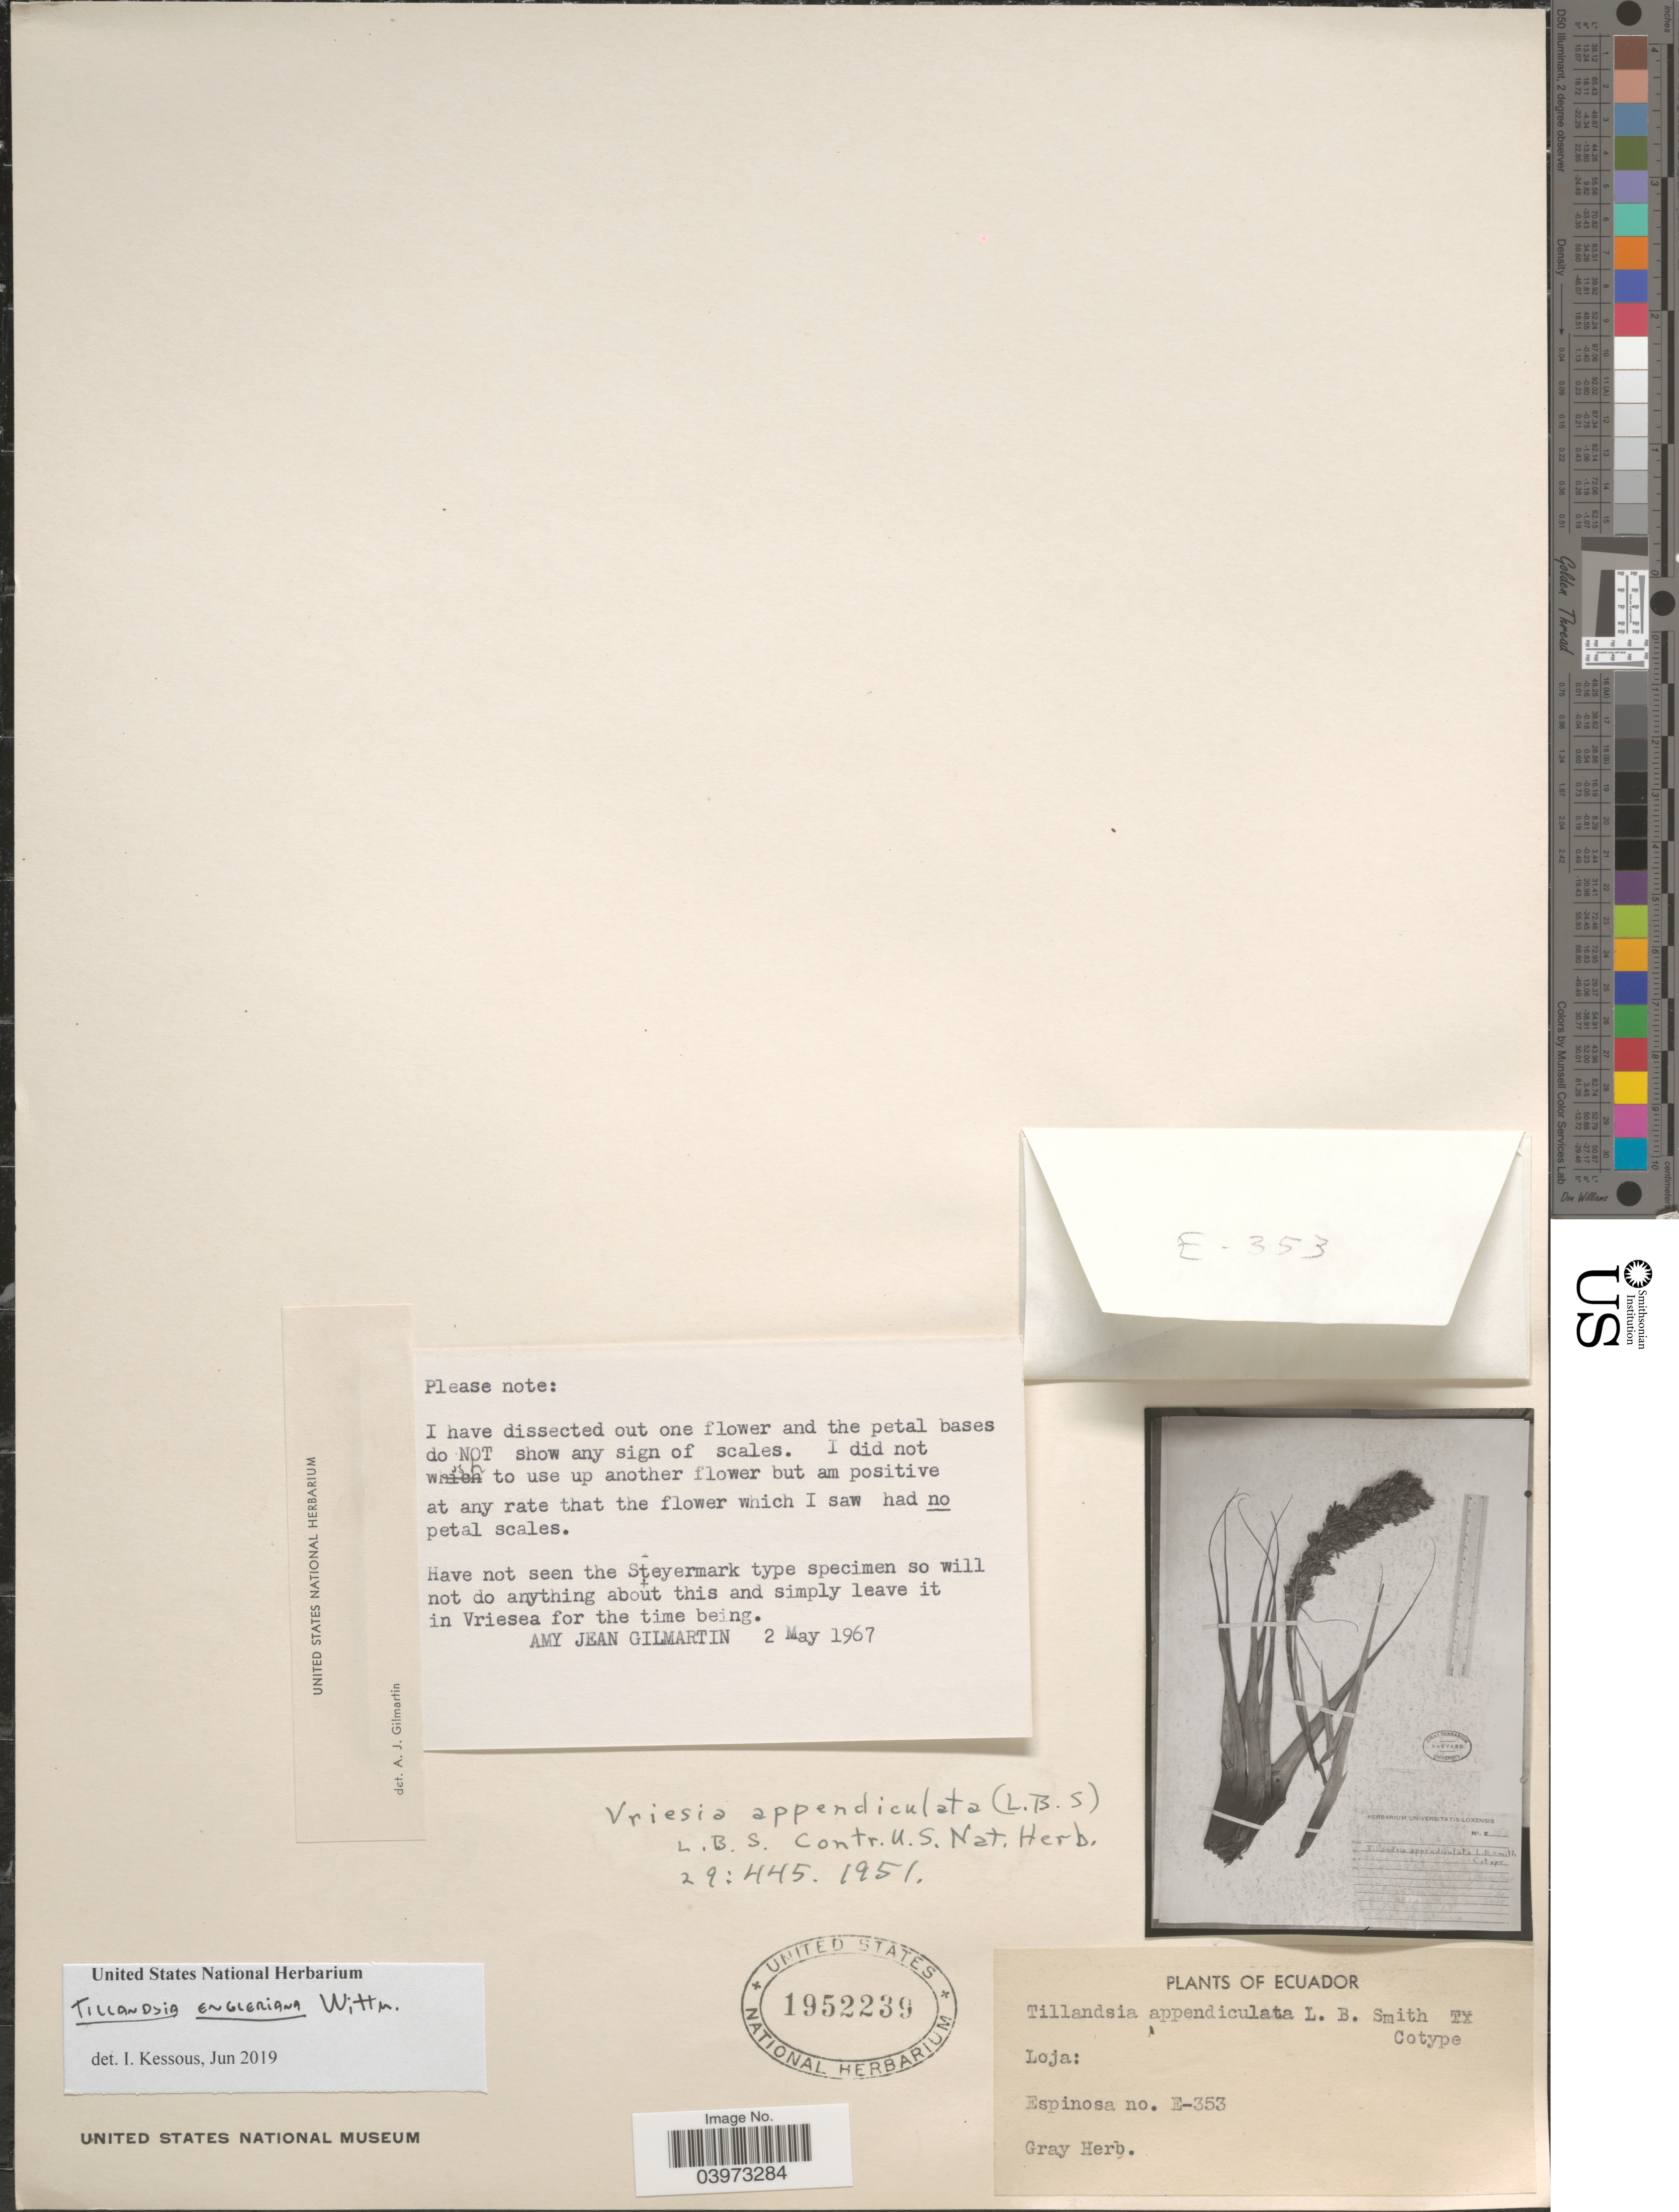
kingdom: Plantae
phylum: Tracheophyta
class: Liliopsida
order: Poales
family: Bromeliaceae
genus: Tillandsia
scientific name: Tillandsia engleriana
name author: Wittm.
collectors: -- Espinosa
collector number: E-353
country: Ecuador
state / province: Loja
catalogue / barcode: US 1952239